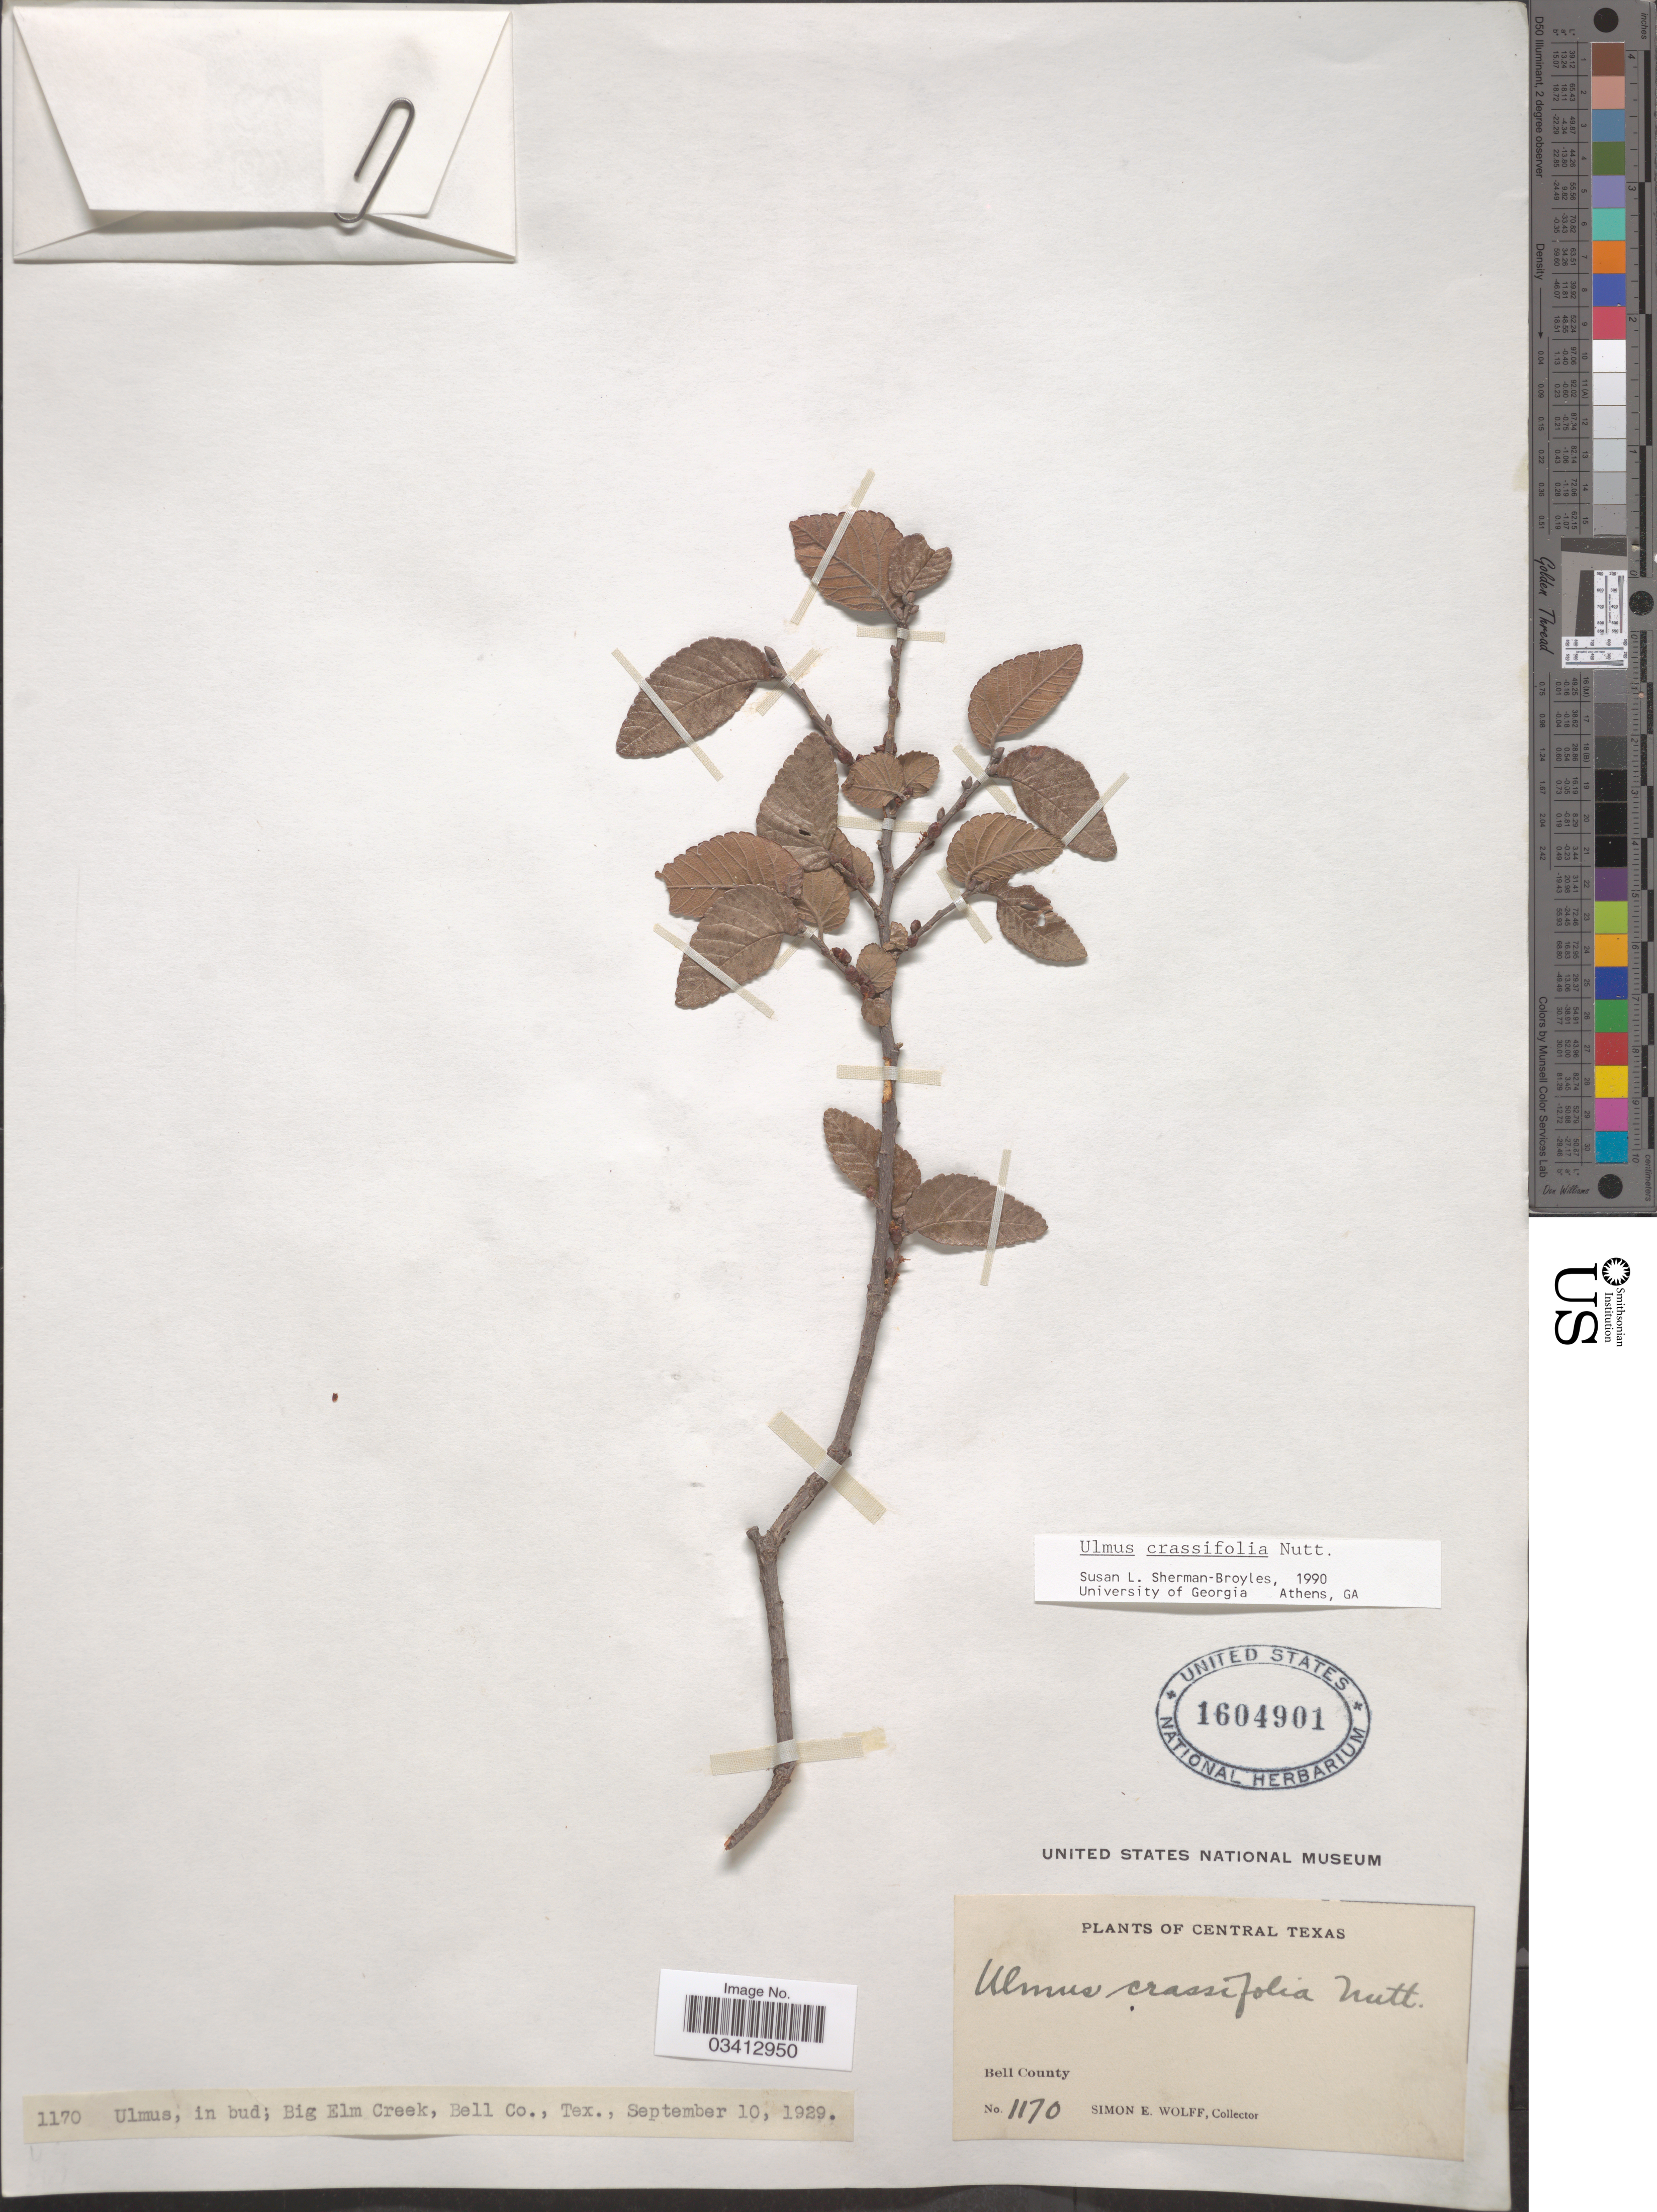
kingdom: Plantae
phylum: Tracheophyta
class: Magnoliopsida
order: Rosales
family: Ulmaceae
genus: Ulmus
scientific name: Ulmus crassifolia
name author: Nutt.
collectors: S. E. Wolff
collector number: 1170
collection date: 1929-09-10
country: United States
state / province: Texas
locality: Central Texas, Bell County. Big Elm Creek.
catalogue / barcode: US 1604901